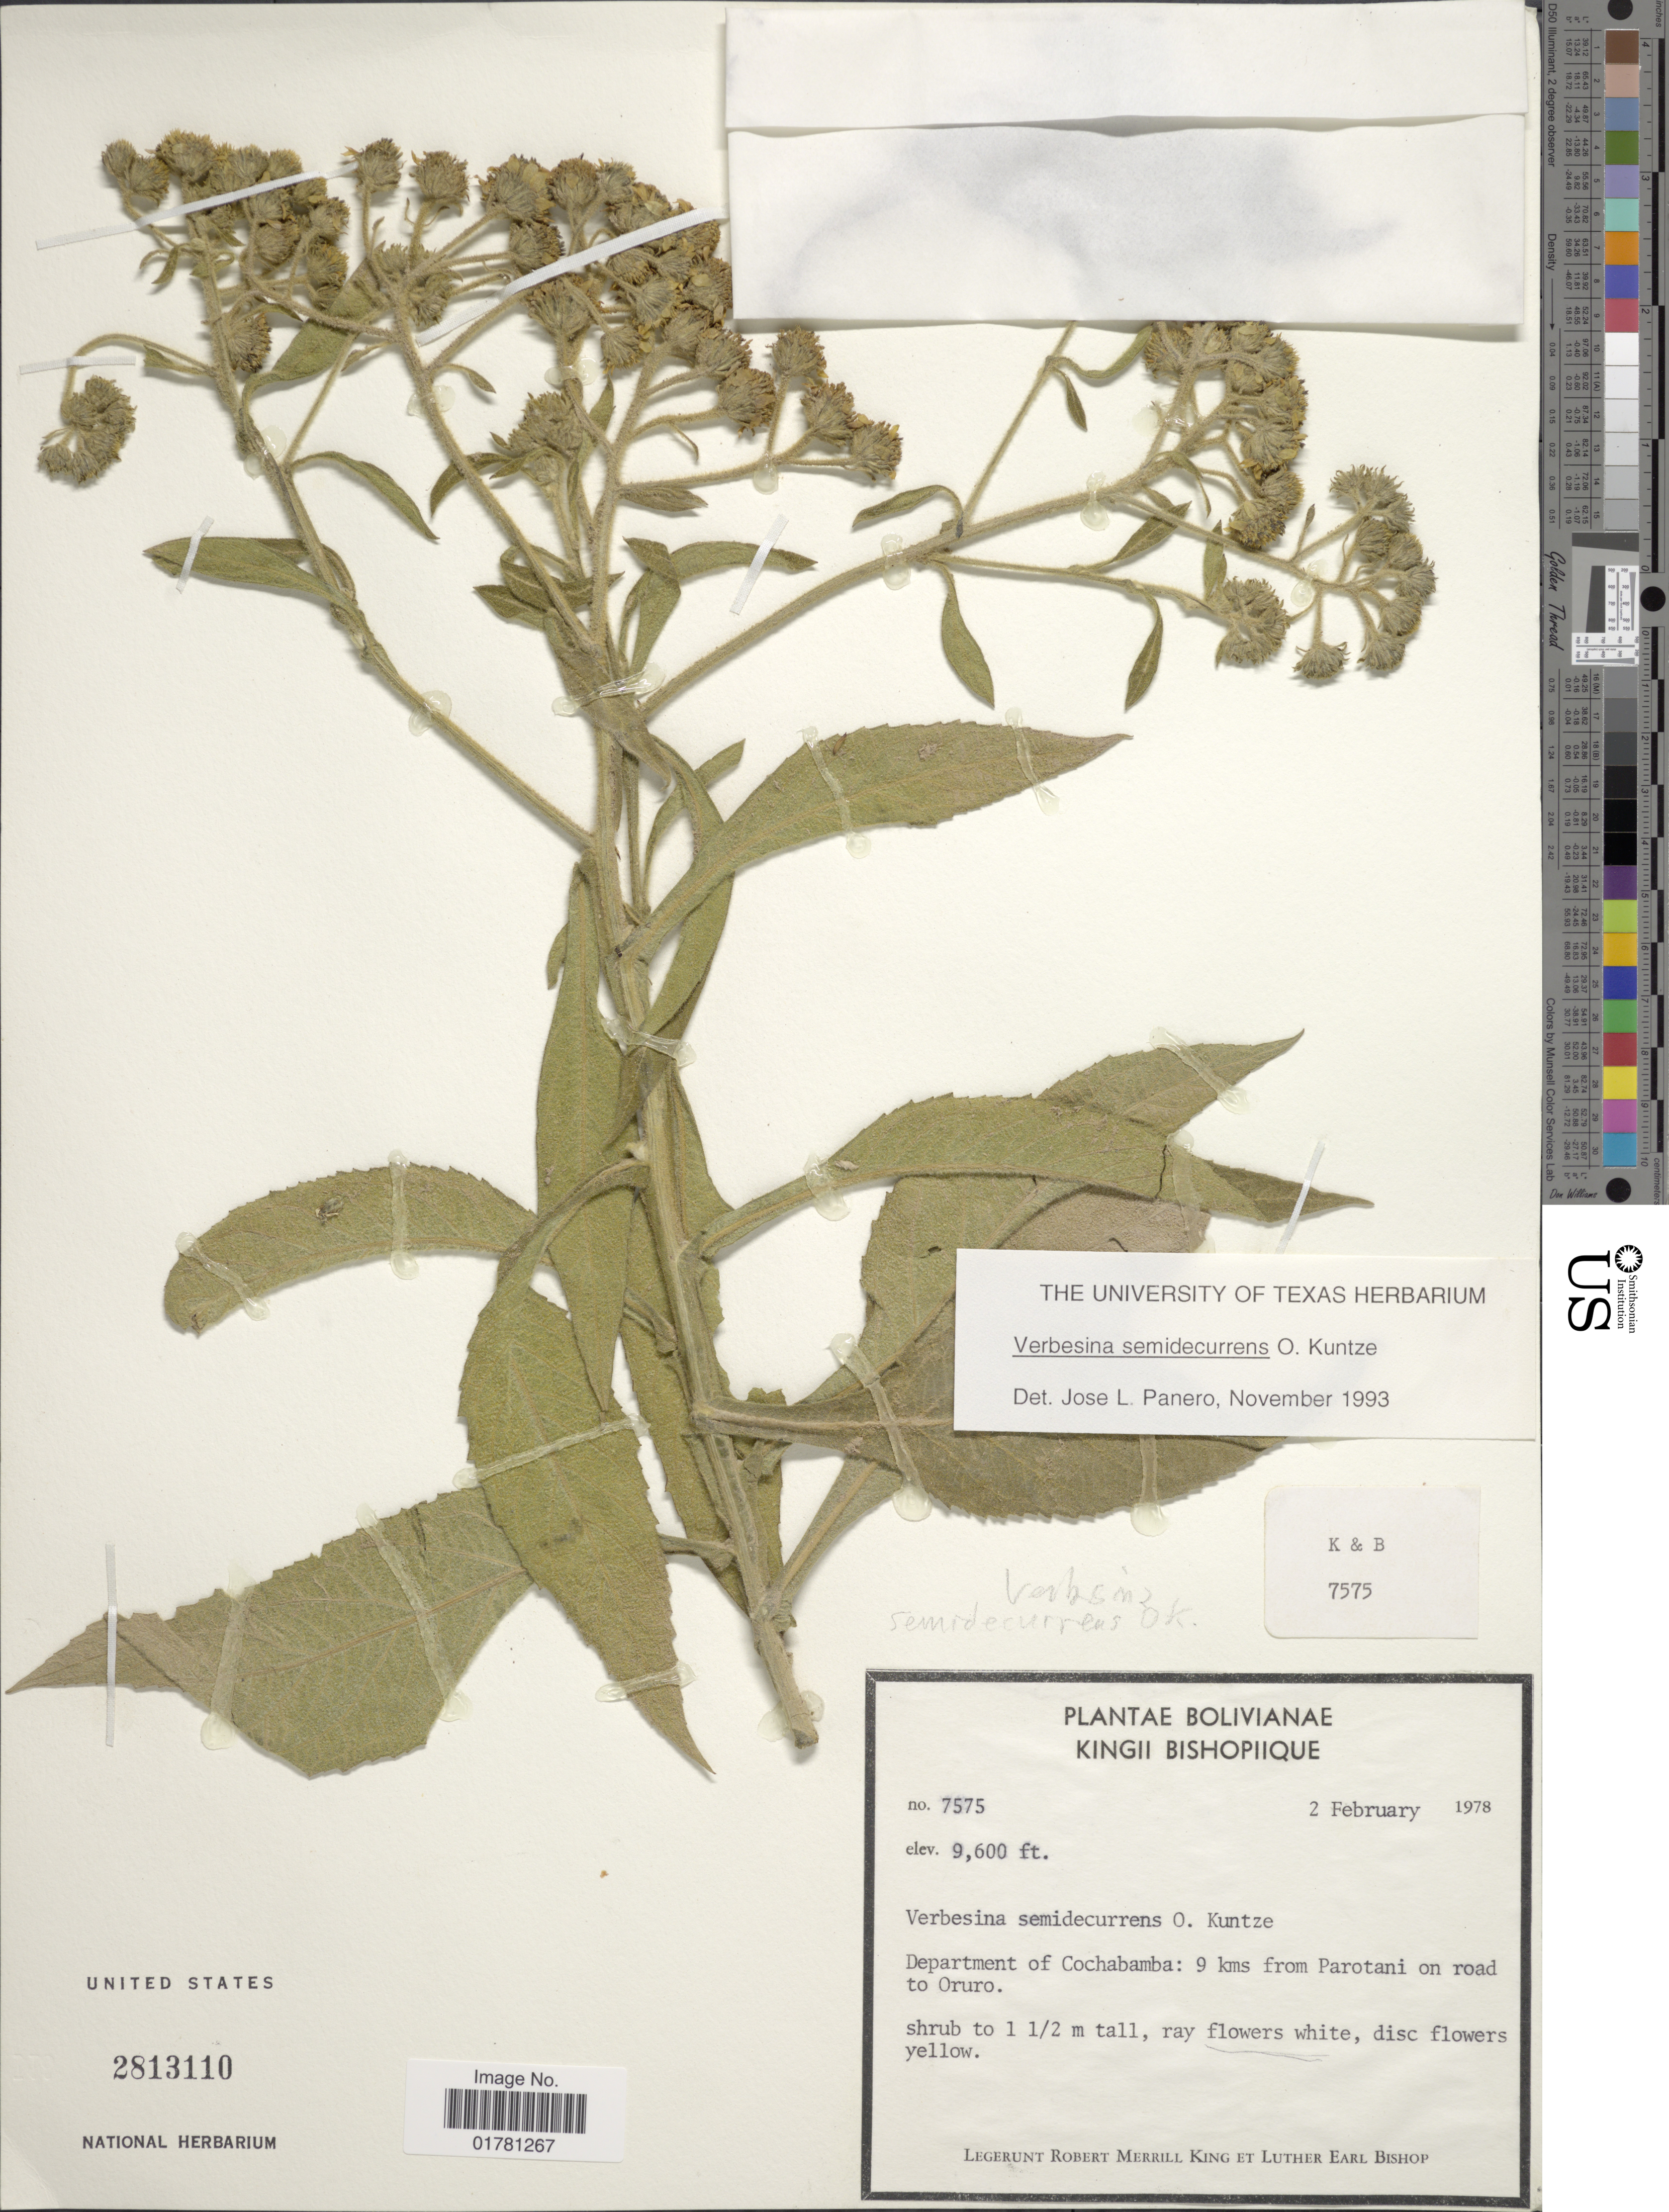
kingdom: Plantae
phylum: Tracheophyta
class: Magnoliopsida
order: Asterales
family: Asteraceae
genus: Verbesina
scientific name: Verbesina semidecurrens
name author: Kuntze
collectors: R. M. King & L. E. Bishop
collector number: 7575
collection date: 1978-02-02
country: Bolivia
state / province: Cochabamba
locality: Department of Cochabamba: 9 kms from Parotani on road to Oruro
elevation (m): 2926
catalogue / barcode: US 2813110